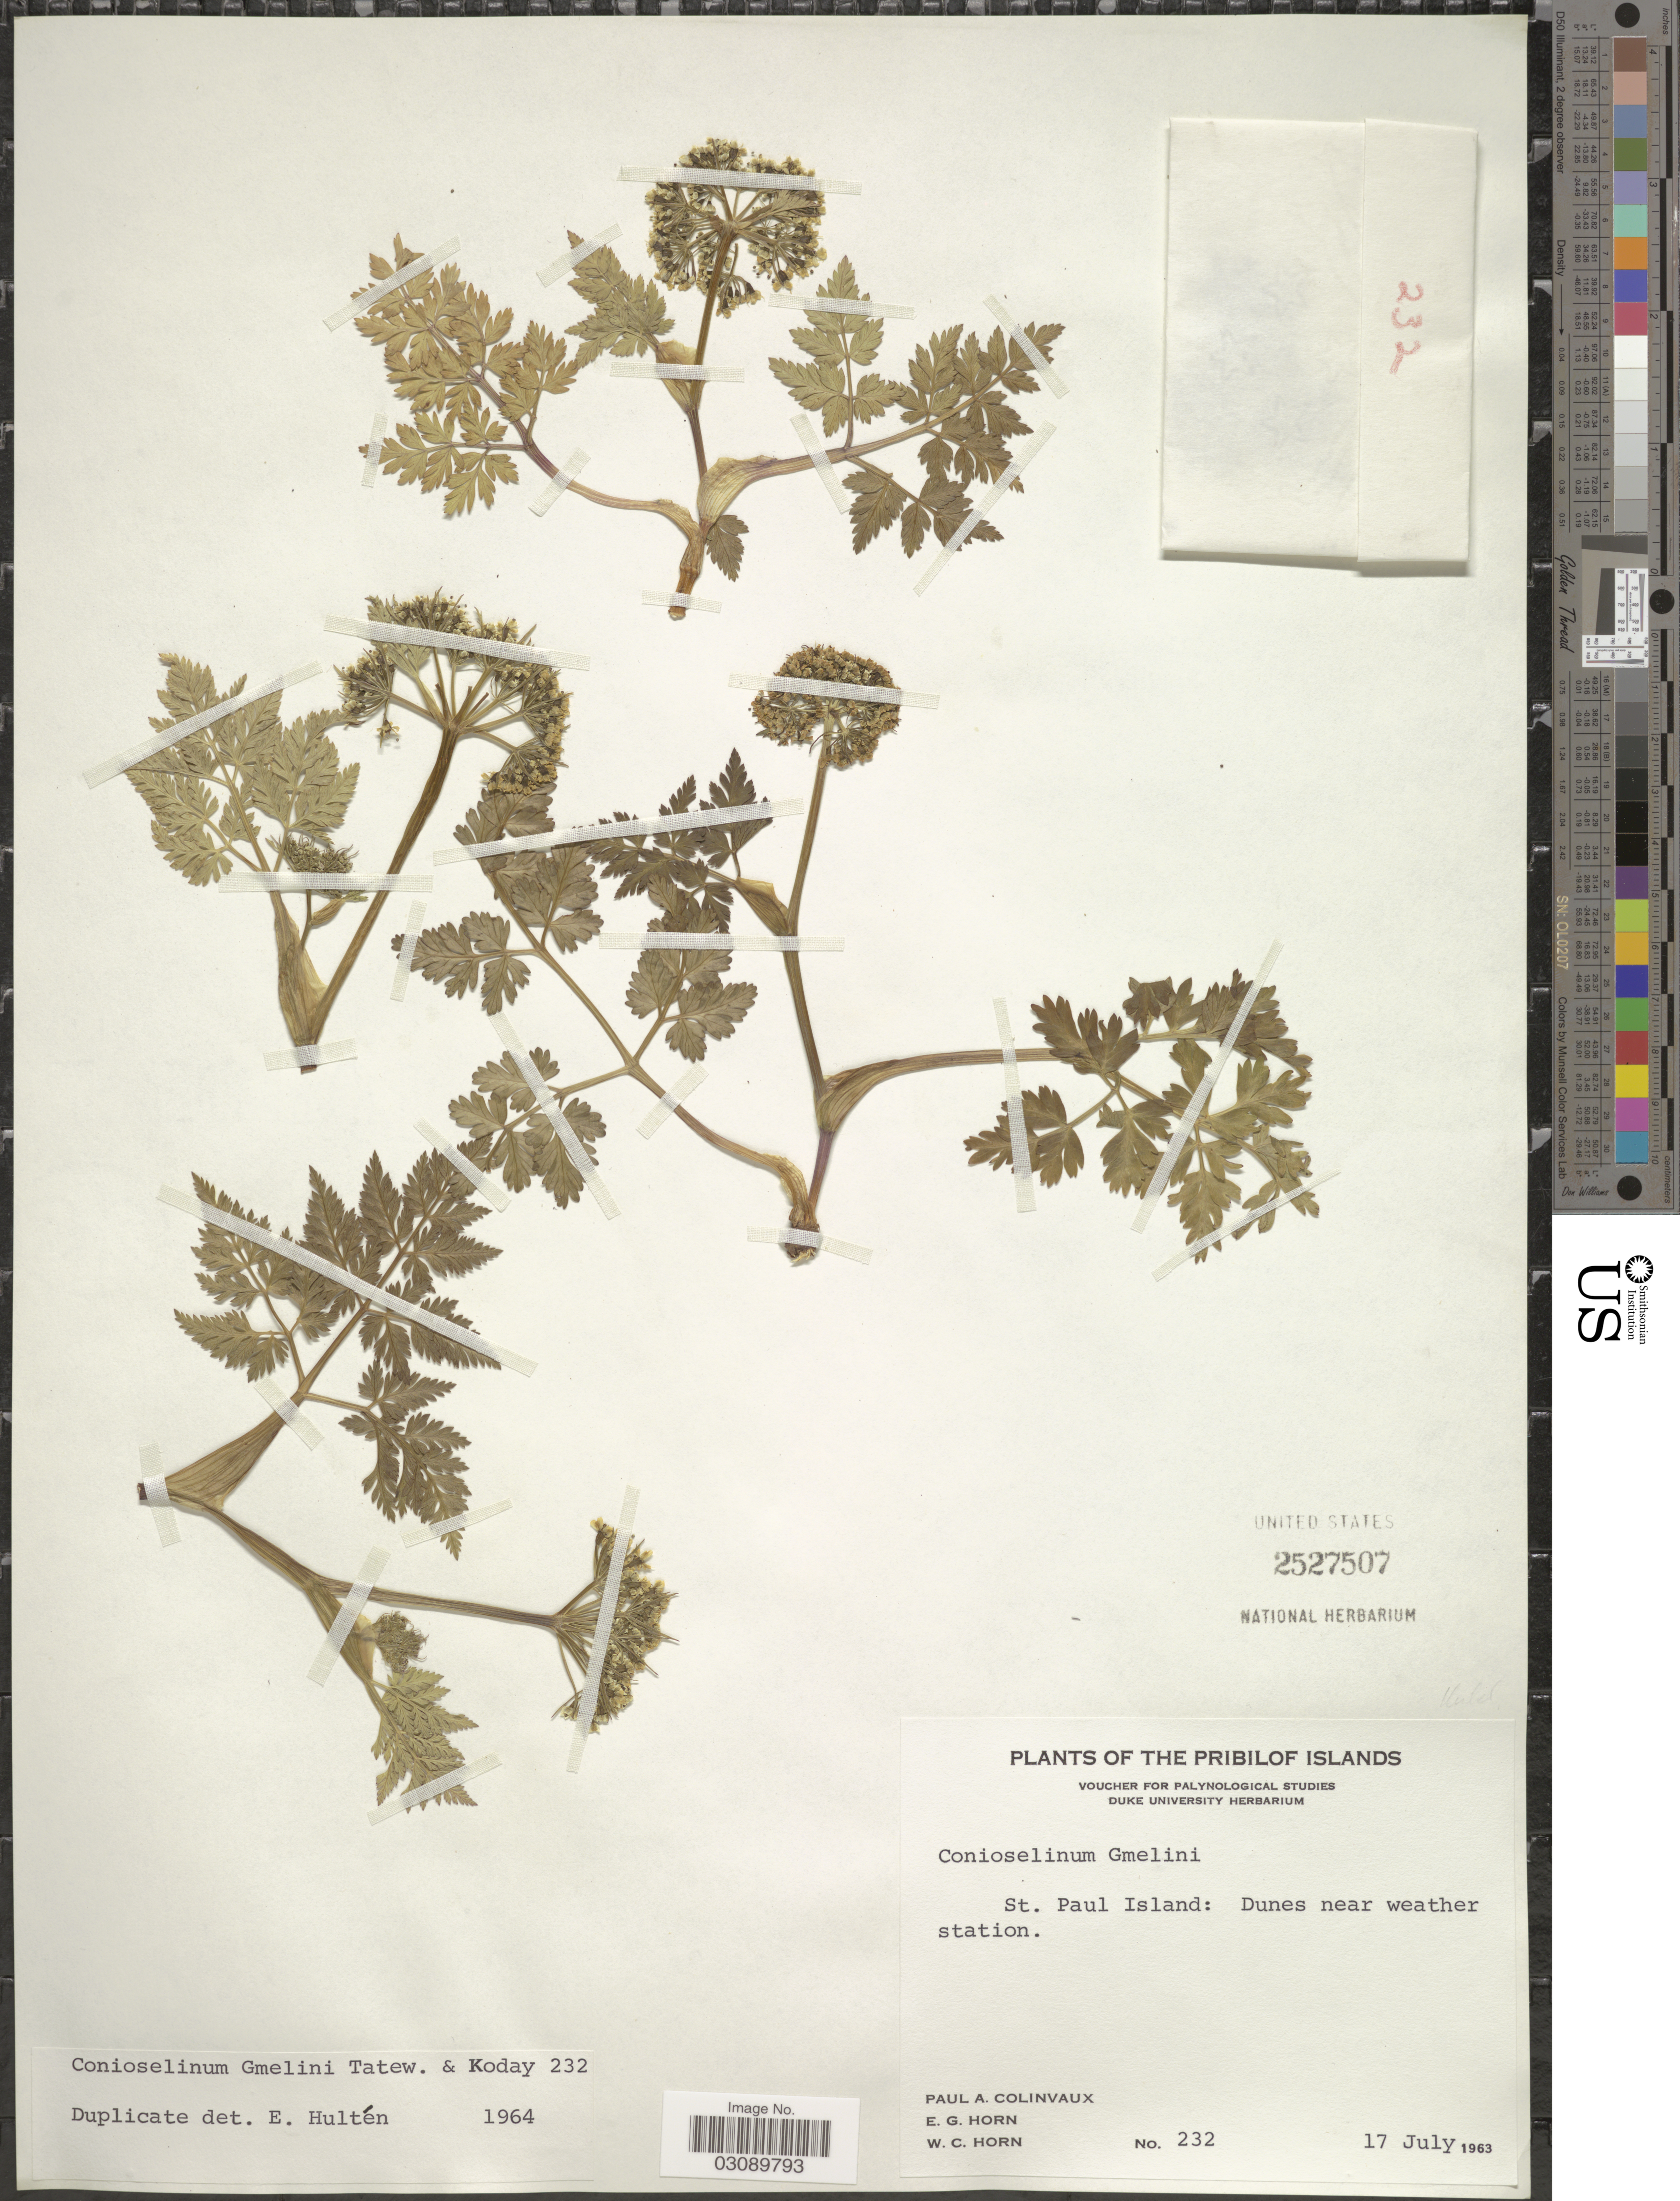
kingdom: Plantae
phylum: Tracheophyta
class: Magnoliopsida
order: Apiales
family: Apiaceae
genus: Conioselinum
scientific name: Conioselinum pacificum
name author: (S. Watson) J.M. Coult. & Rose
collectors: P. Colinvaux, E. Horn & W. Horn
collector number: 232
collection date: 1963-07-17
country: United States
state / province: Alaska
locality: Pribilof Islands. St. Paul Island: Dunes near weather station.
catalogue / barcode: US 2527507